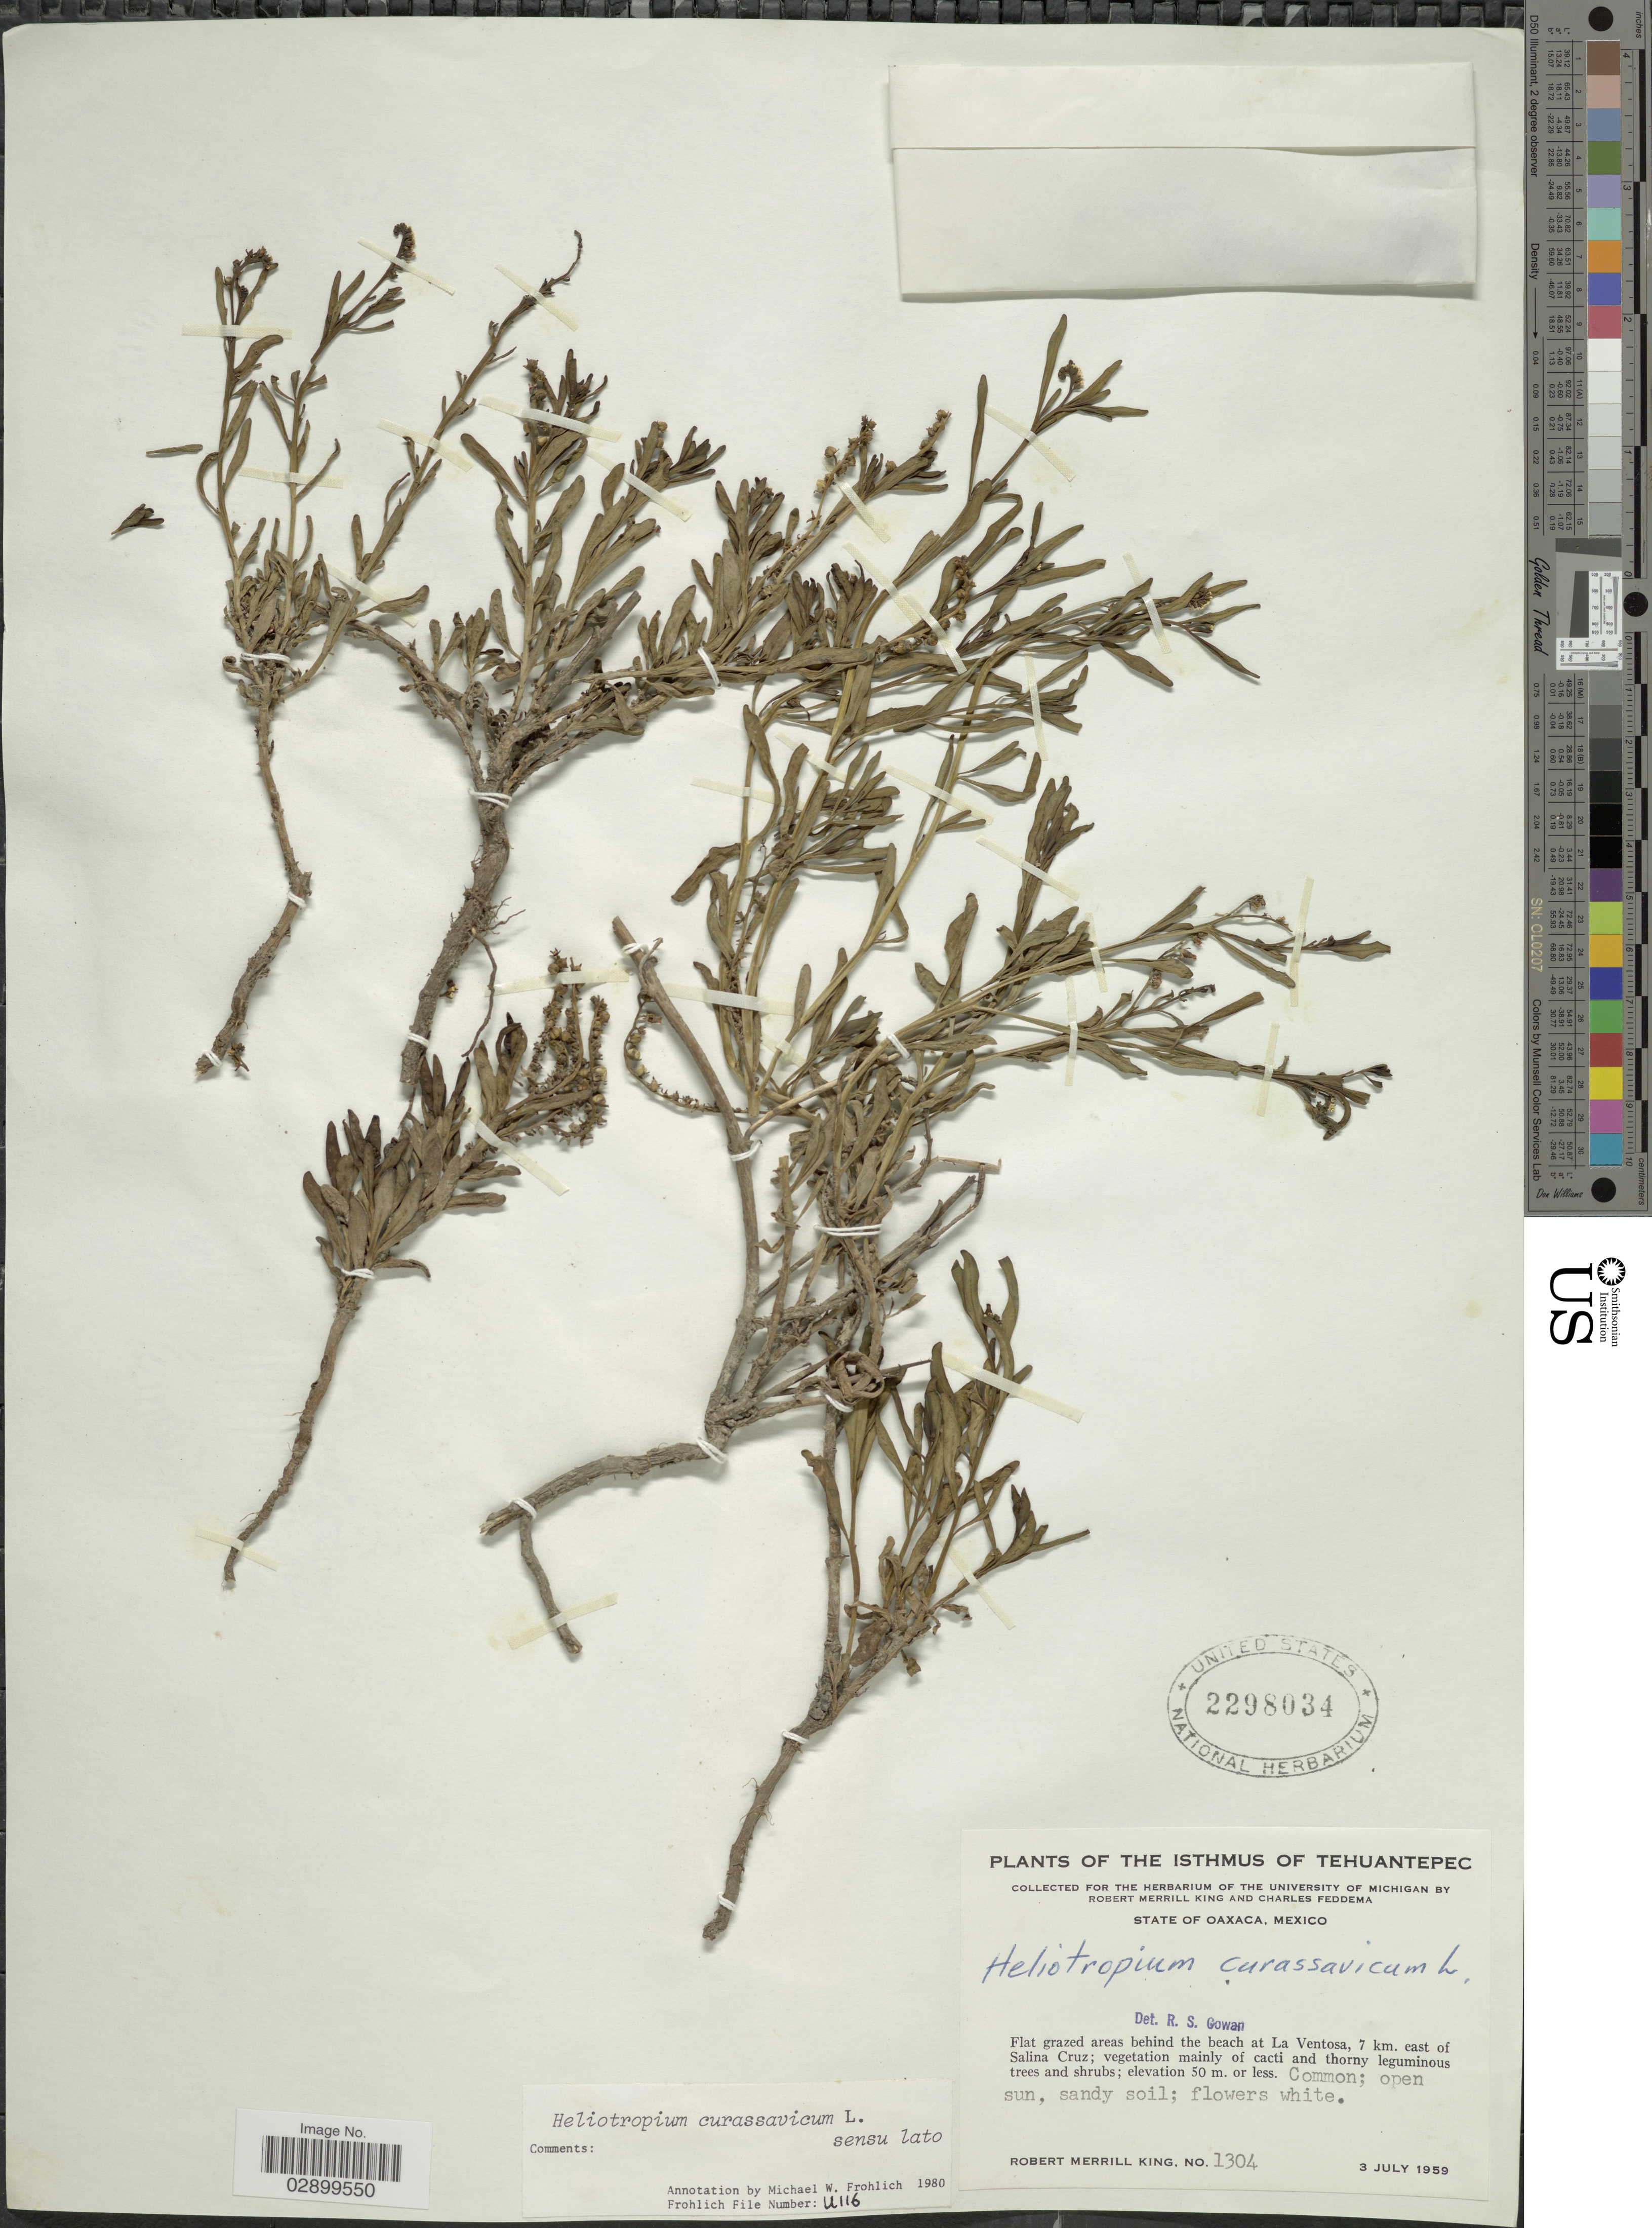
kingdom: Plantae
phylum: Tracheophyta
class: Magnoliopsida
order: Boraginales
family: Heliotropiaceae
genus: Heliotropium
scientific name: Heliotropium curassavicum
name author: L.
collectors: R. M. King & C. Feddema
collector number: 1304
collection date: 1959-07-03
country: Mexico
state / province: Oaxaca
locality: The Isthmus of Tehuantepec. Flat grazed areas behind the beach at La Ventosa, 7 km. east of Salina Cruz.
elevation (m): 50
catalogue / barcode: US 2298034